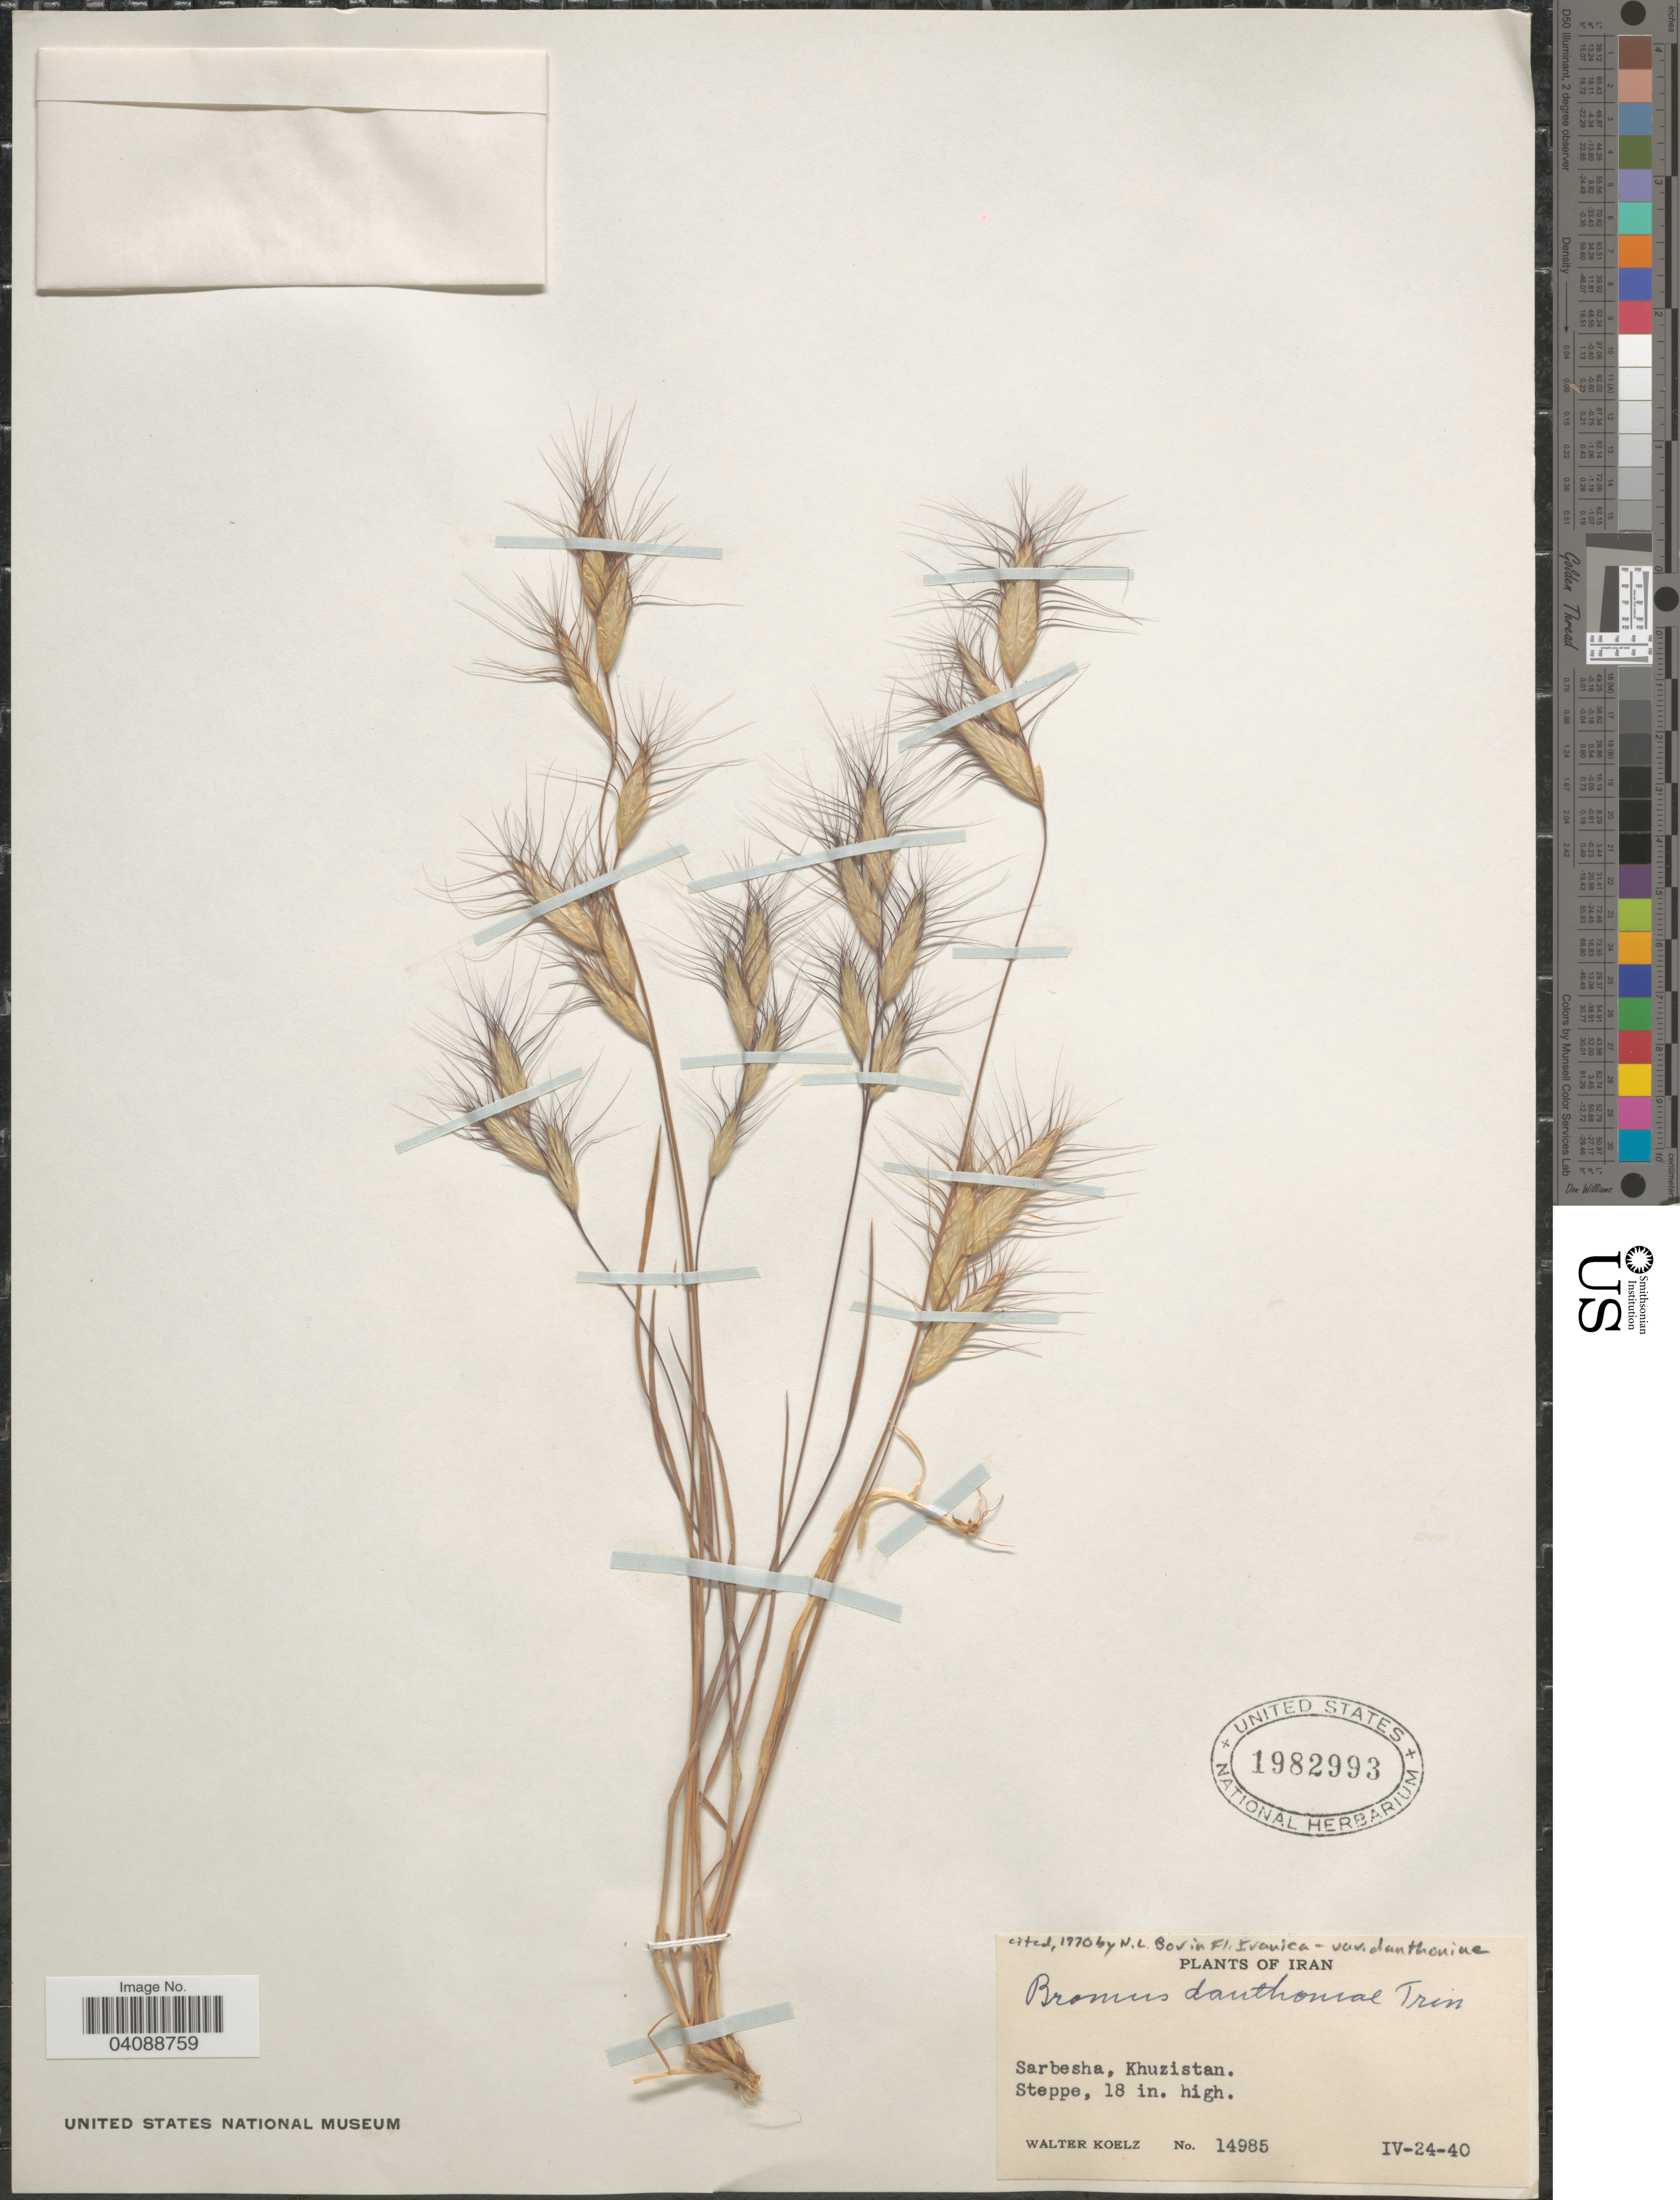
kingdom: Plantae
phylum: Tracheophyta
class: Liliopsida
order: Poales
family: Poaceae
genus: Bromus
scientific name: Bromus danthoniae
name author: Trin. ex C.A. Mey.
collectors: W. N. Koelz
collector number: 14985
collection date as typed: Transcribed d/m/y: 24/4/40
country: Iran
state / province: Khuzestan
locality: Sarbesha, Khuzistan.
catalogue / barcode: US 1982993